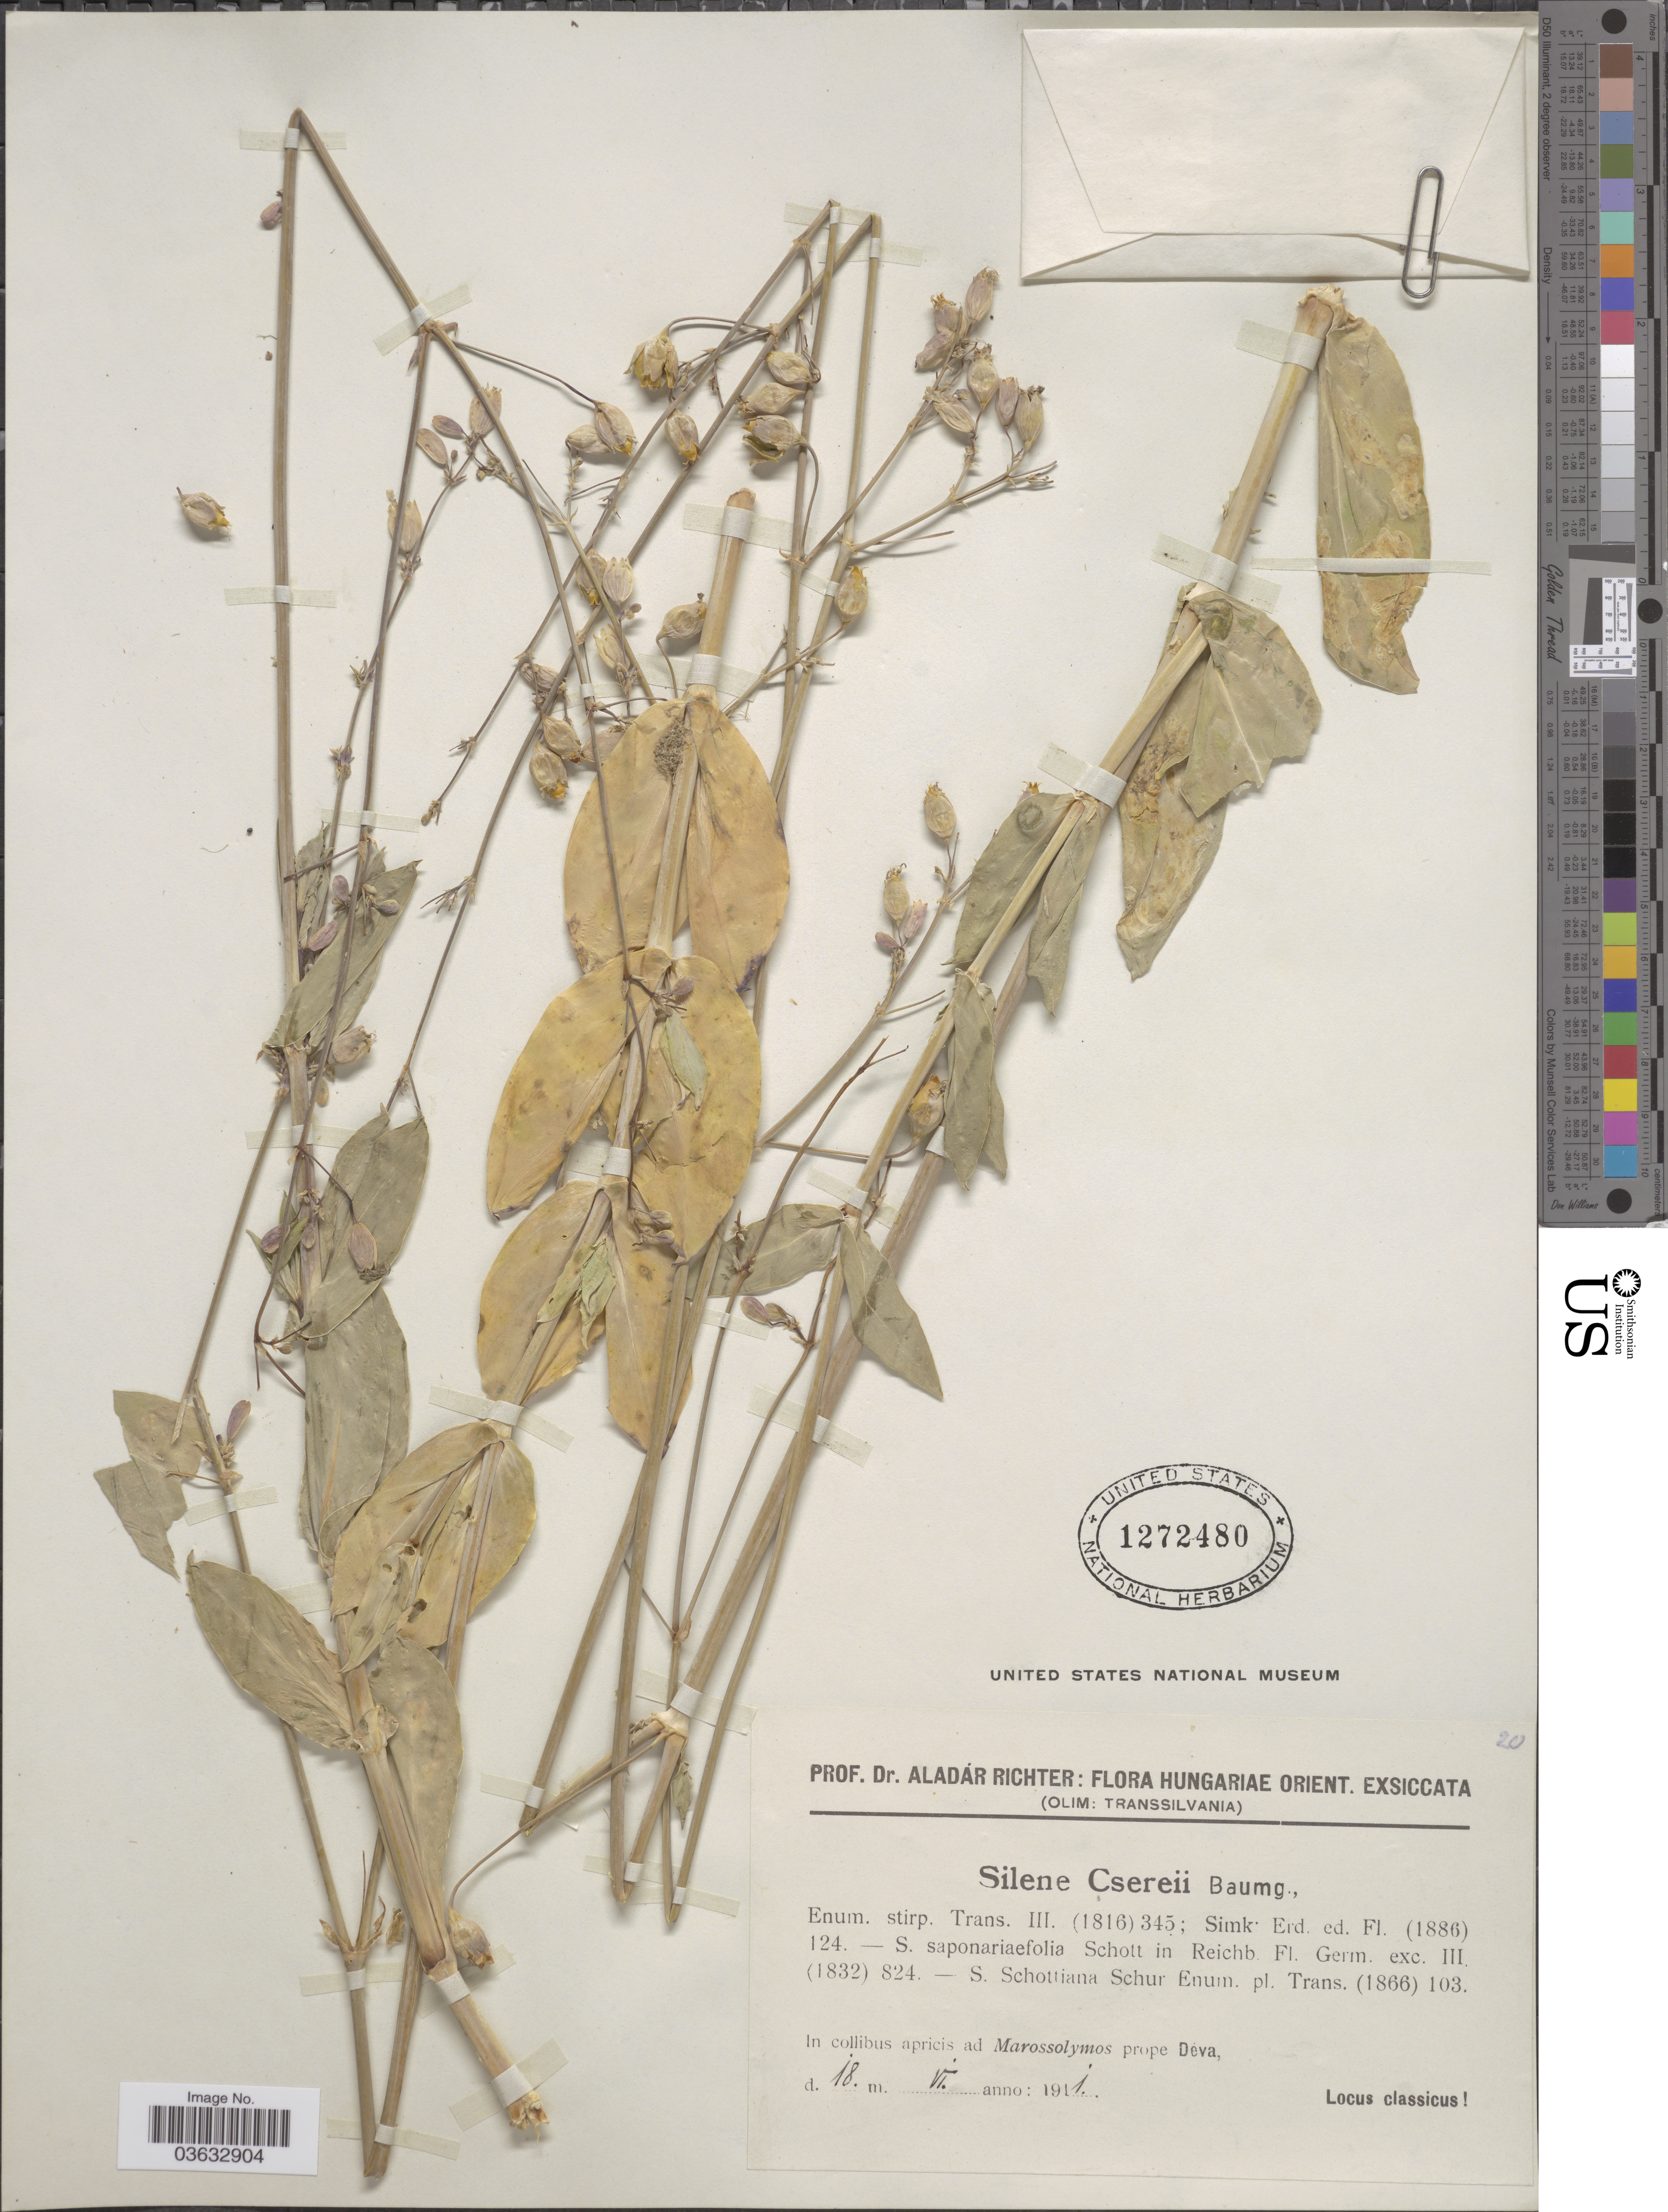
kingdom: Plantae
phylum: Tracheophyta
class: Magnoliopsida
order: Caryophyllales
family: Caryophyllaceae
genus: Silene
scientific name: Silene csereii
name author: Baumg.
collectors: A. Richter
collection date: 1911-06-18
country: Hungary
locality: In collibus apricis ad Marossolymos prope Déva.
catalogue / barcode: US 1272480